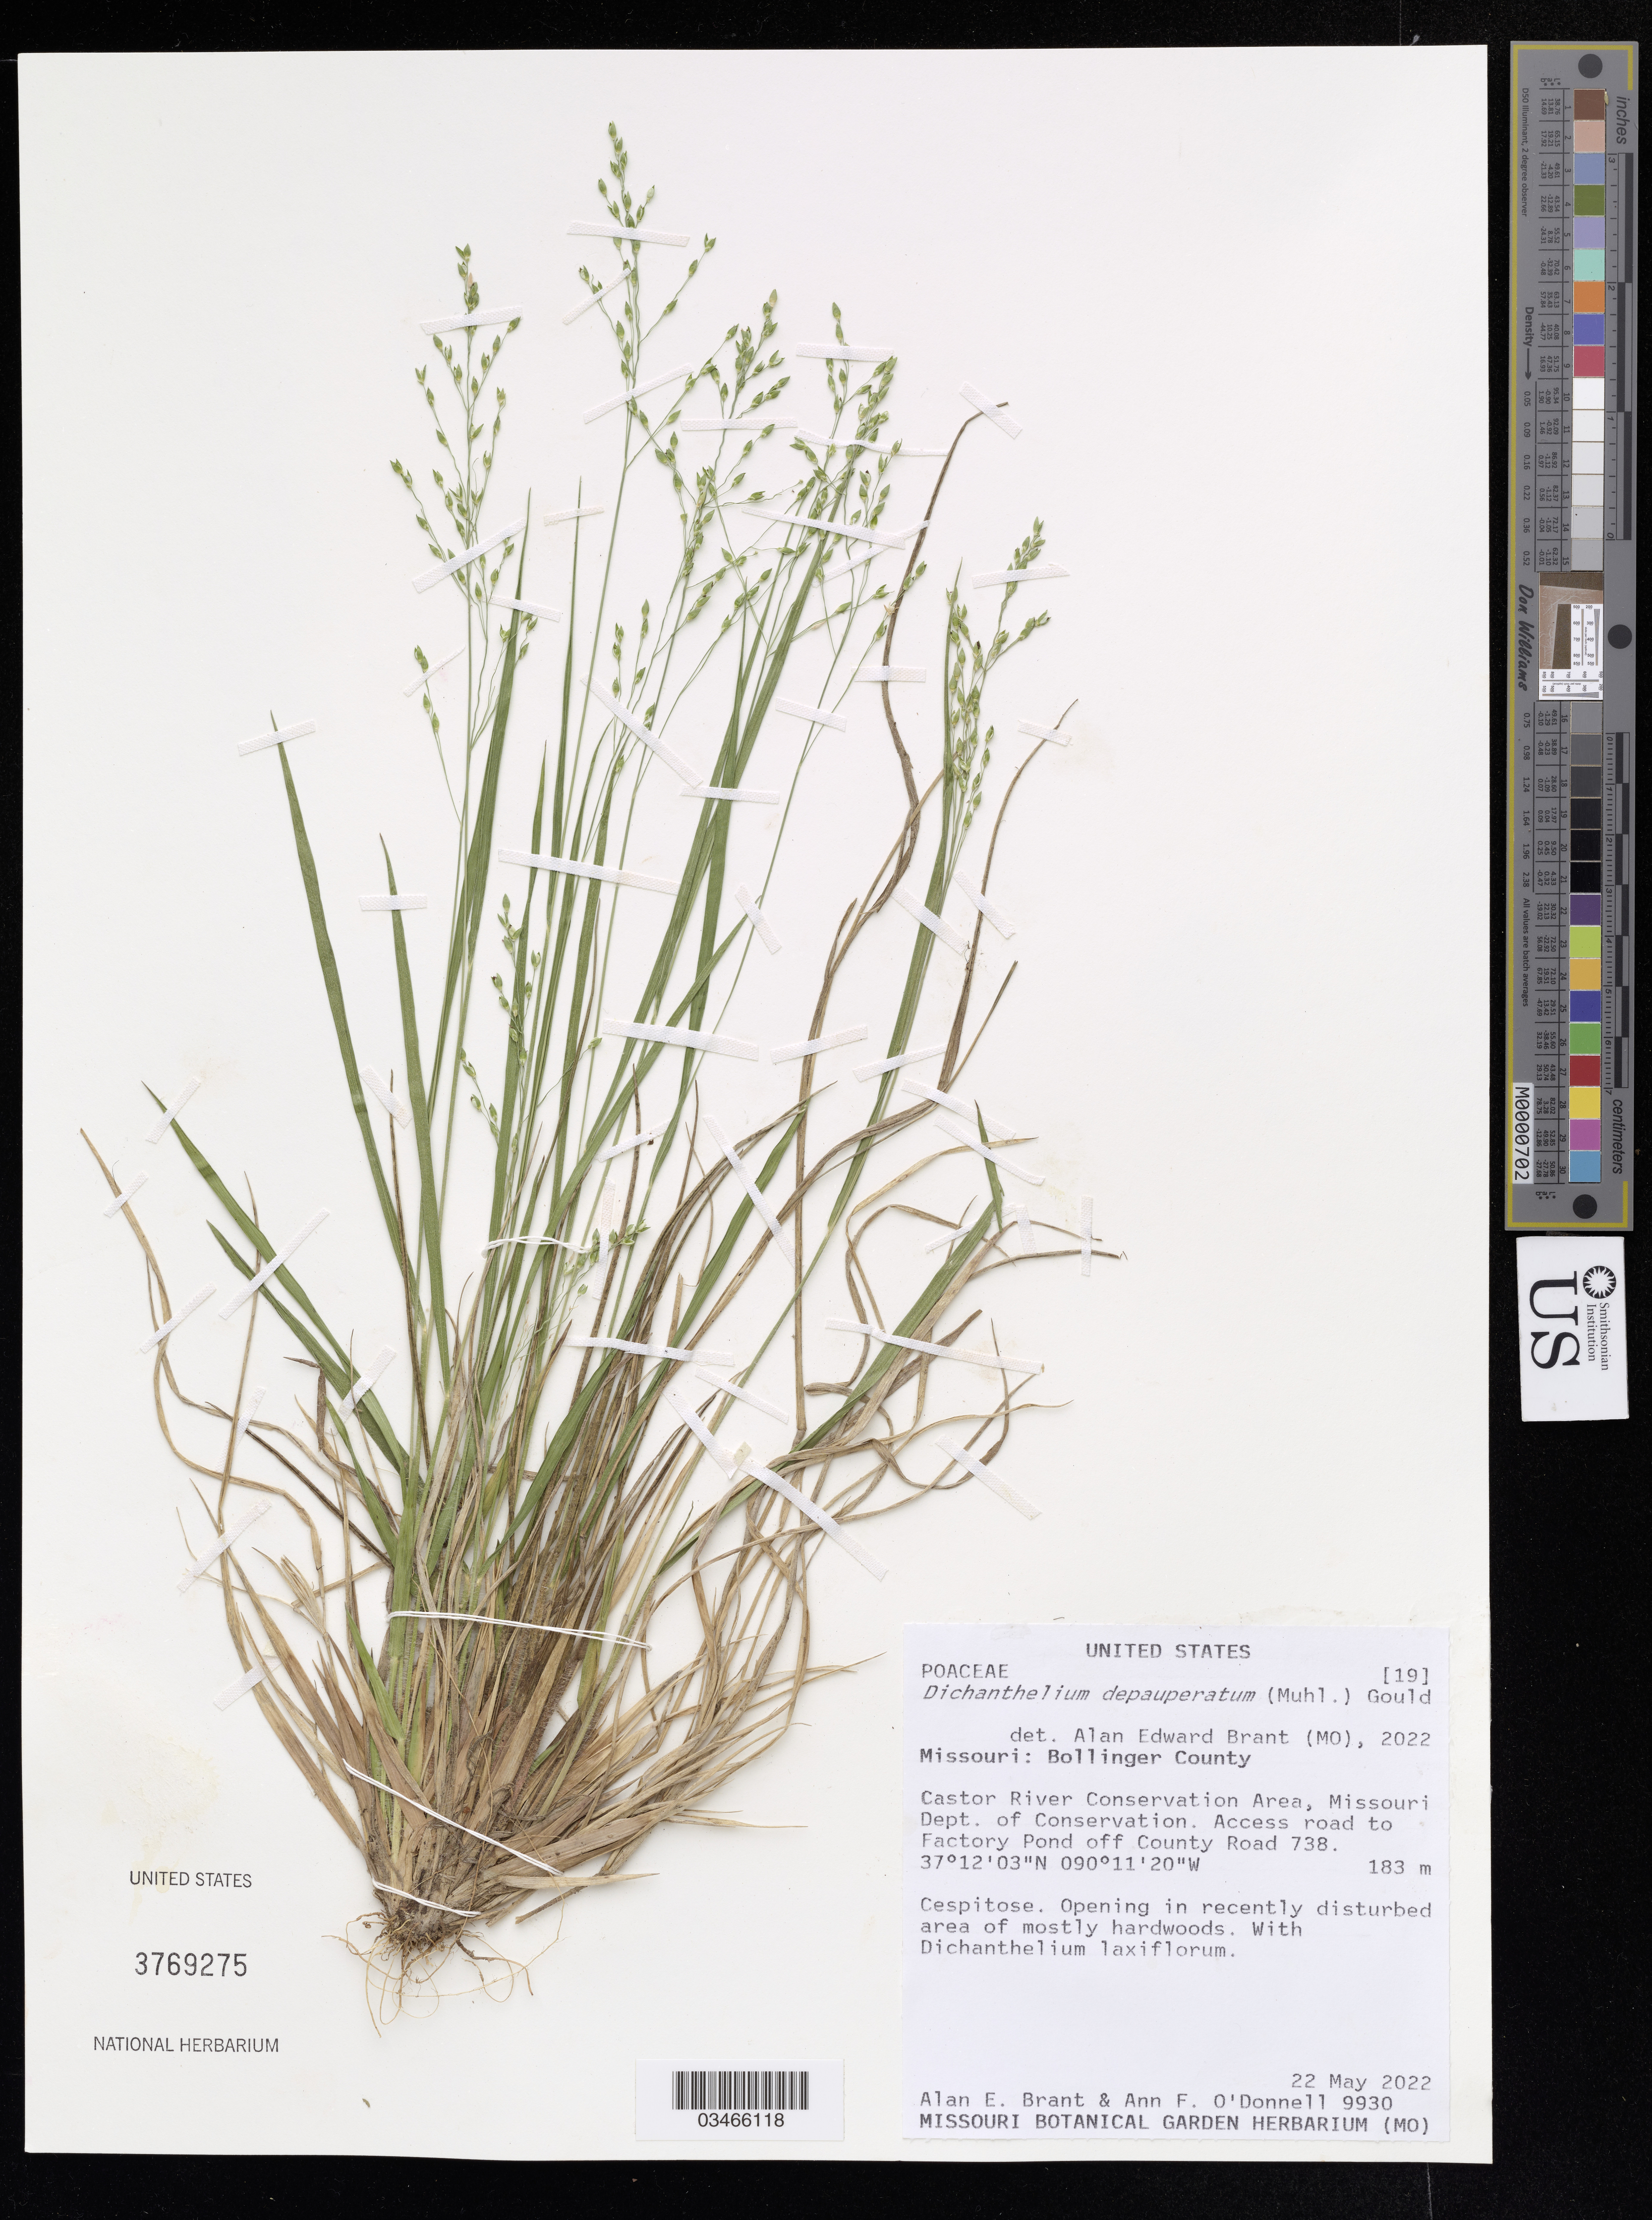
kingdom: Plantae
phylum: Tracheophyta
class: Liliopsida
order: Poales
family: Poaceae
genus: Dichanthelium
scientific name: Dichanthelium depauperatum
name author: (Muhl.) Gould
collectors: A. Brant & A. O'Donnell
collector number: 9930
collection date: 2022-05-22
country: United States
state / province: Missouri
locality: Bollinger County. Castor River Conservation Area, Missouri Dept. of Conservation. Access road to Factory Pond off County Road 738.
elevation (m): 183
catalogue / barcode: US 3769275